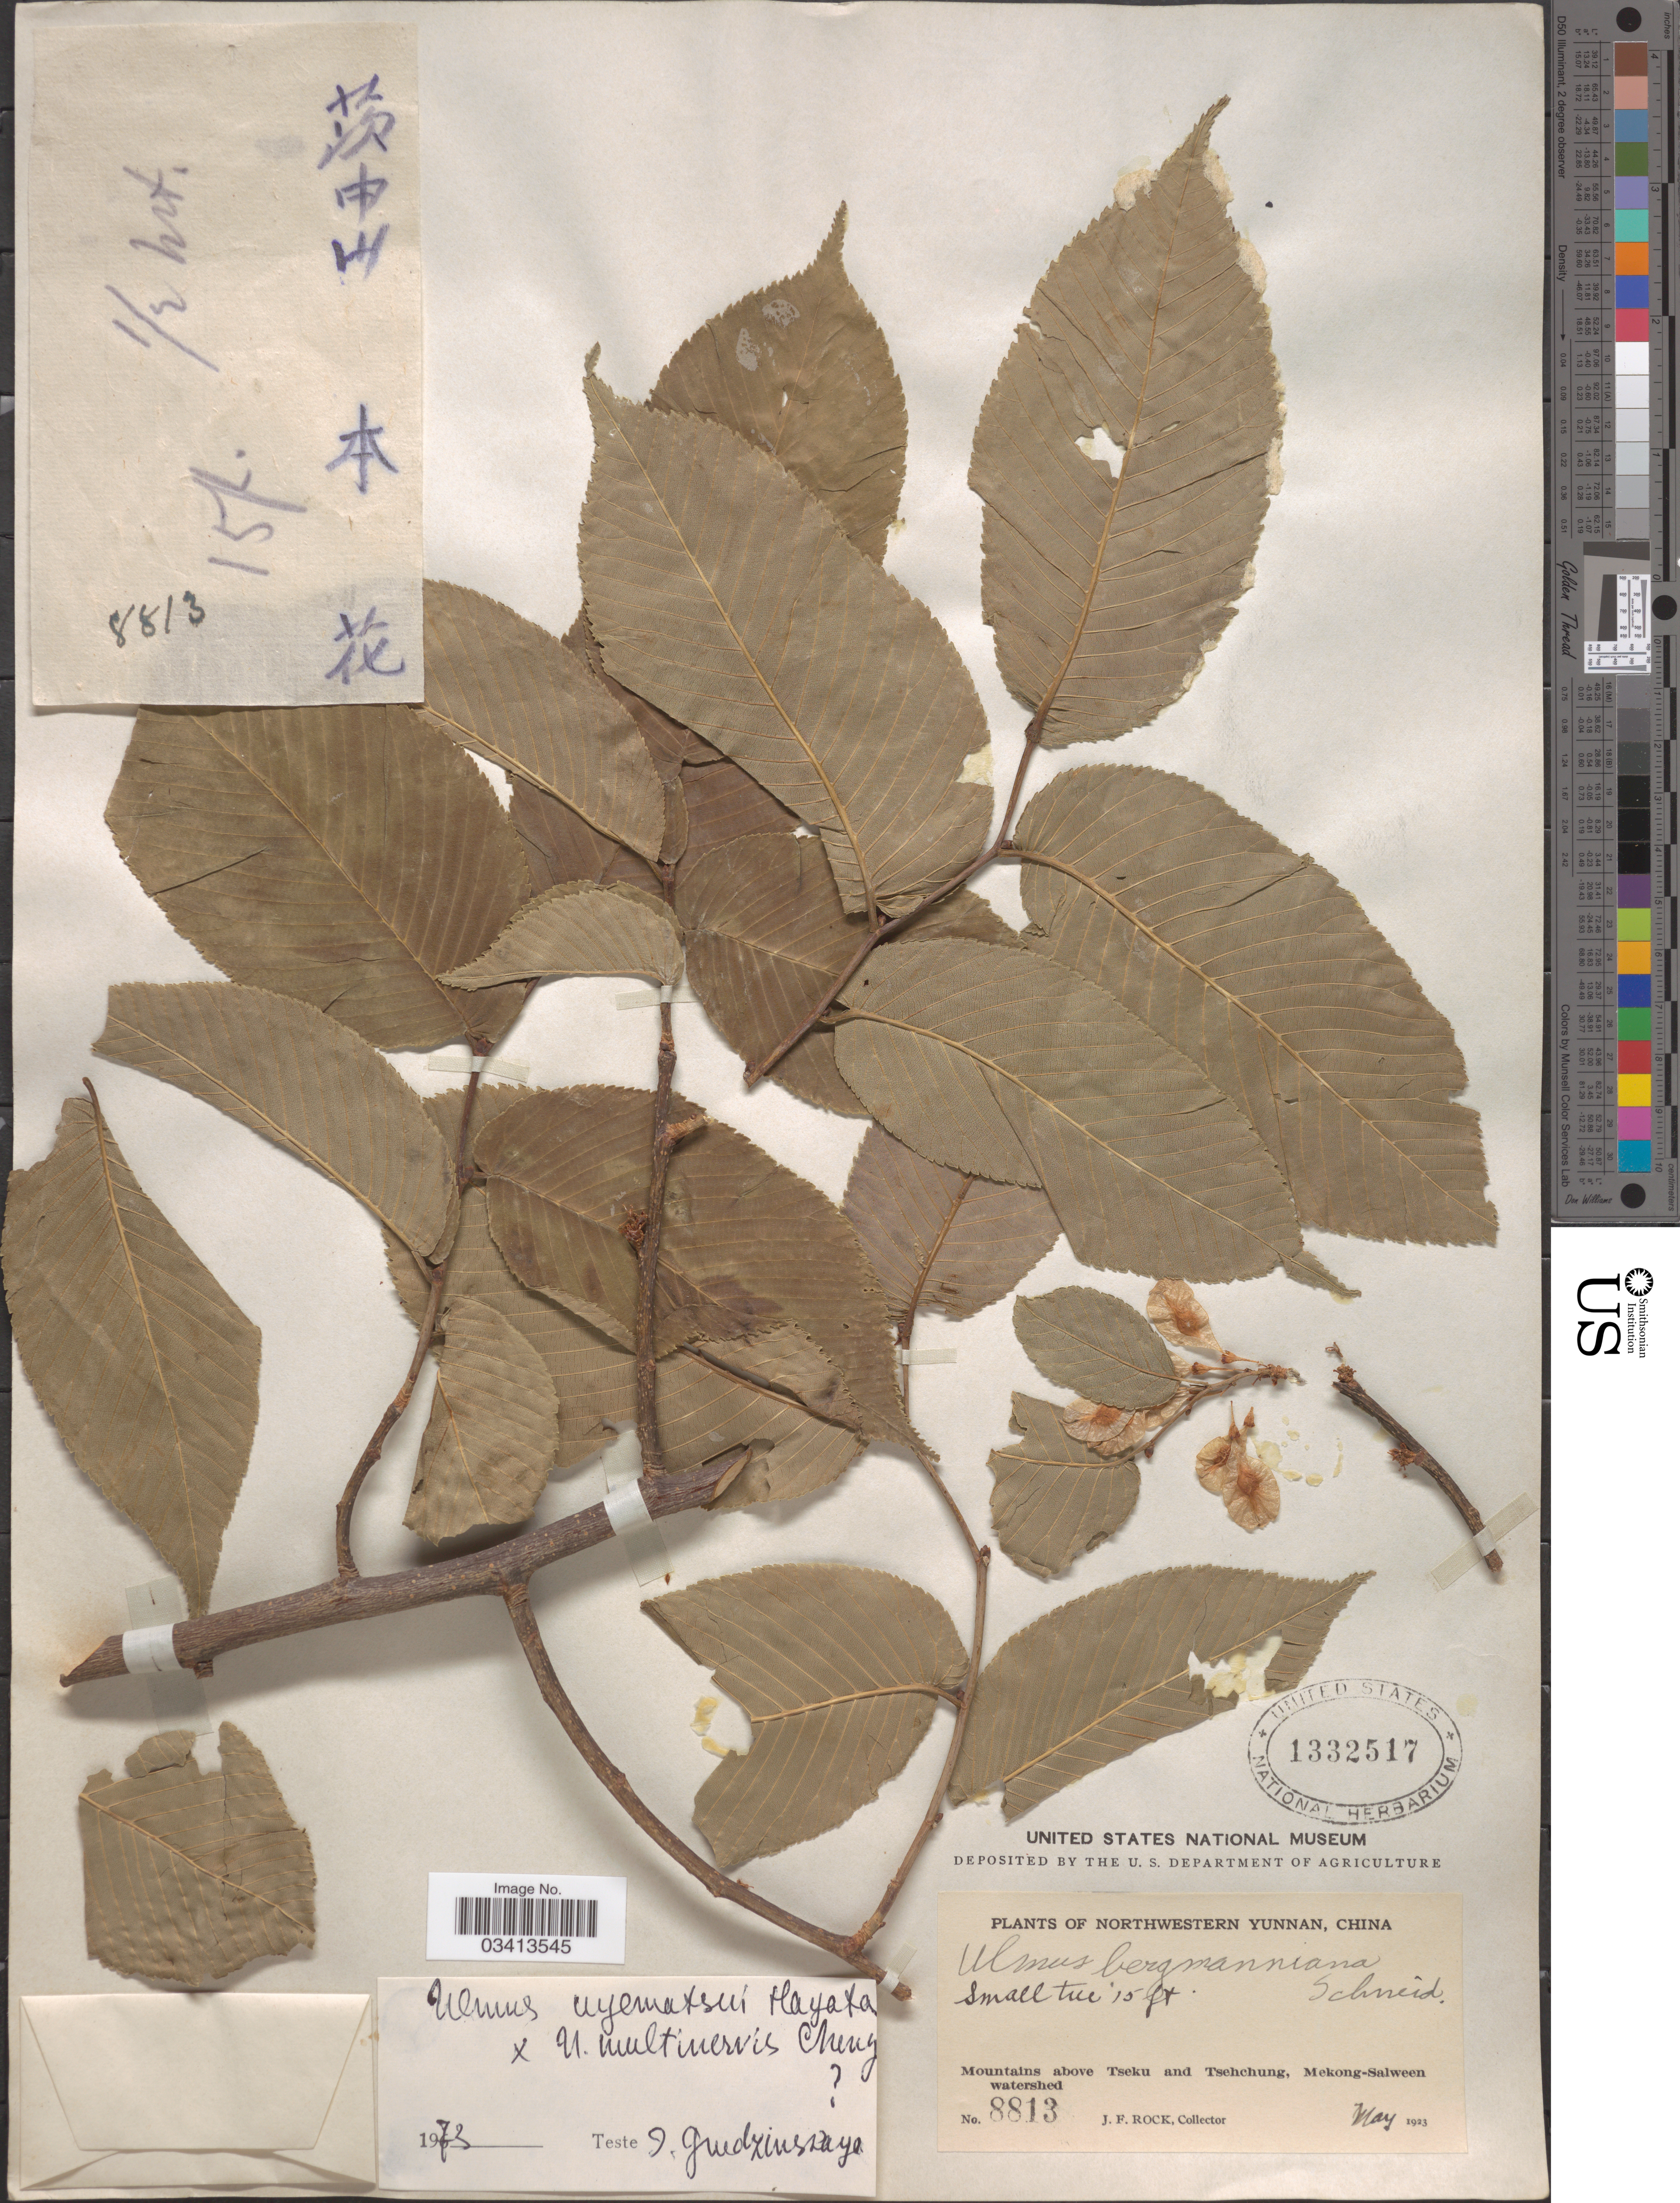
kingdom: Plantae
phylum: Tracheophyta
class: Magnoliopsida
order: Rosales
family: Ulmaceae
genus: Ulmus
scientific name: Ulmus uyematsui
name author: Hayata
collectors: J. Rock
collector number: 8813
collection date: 1923-05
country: China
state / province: Yunnan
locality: Northwestern Yunnan. Mountains above Tseku and Tsehchung, Mekong-Salween watershed.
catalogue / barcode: US 1332517